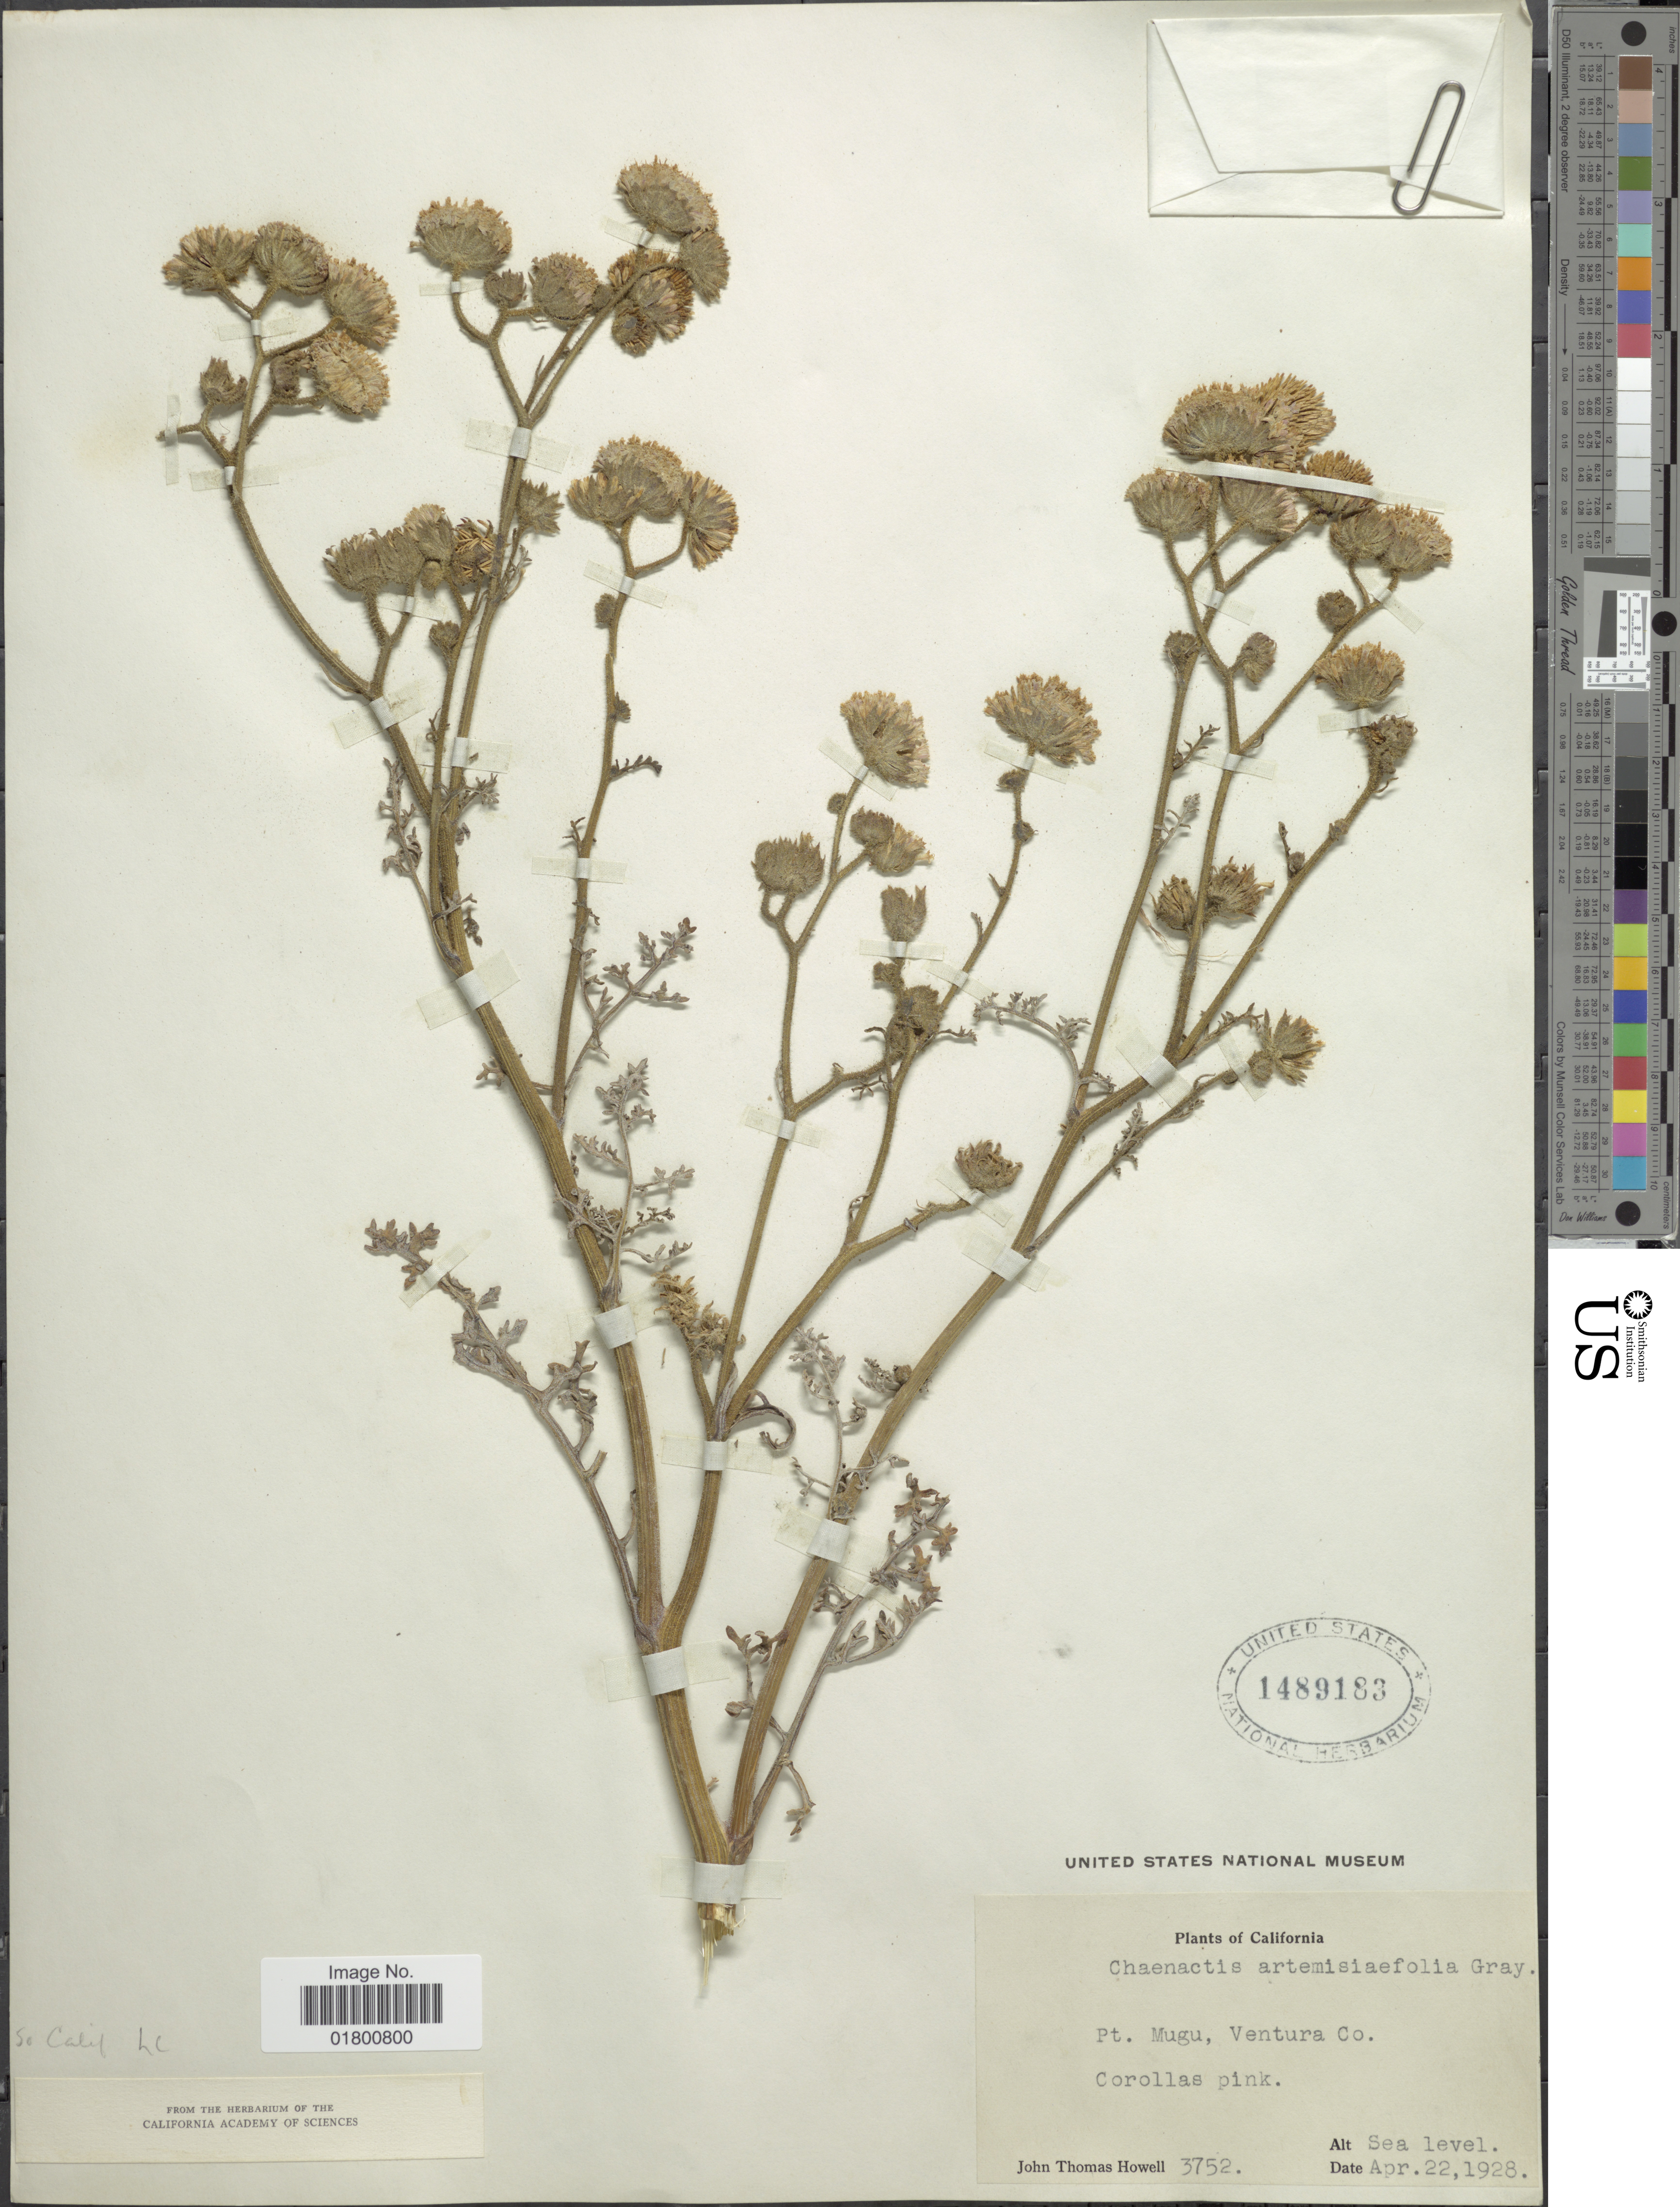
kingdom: Plantae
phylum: Tracheophyta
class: Magnoliopsida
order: Asterales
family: Asteraceae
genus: Chaenactis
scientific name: Chaenactis artemisiifolia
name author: A. Gray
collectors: J. T. Howell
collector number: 3752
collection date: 1928-04-22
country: United States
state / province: California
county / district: Ventura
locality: Pt. Mugu, Ventura Co., Corollas pink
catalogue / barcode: US 1489183